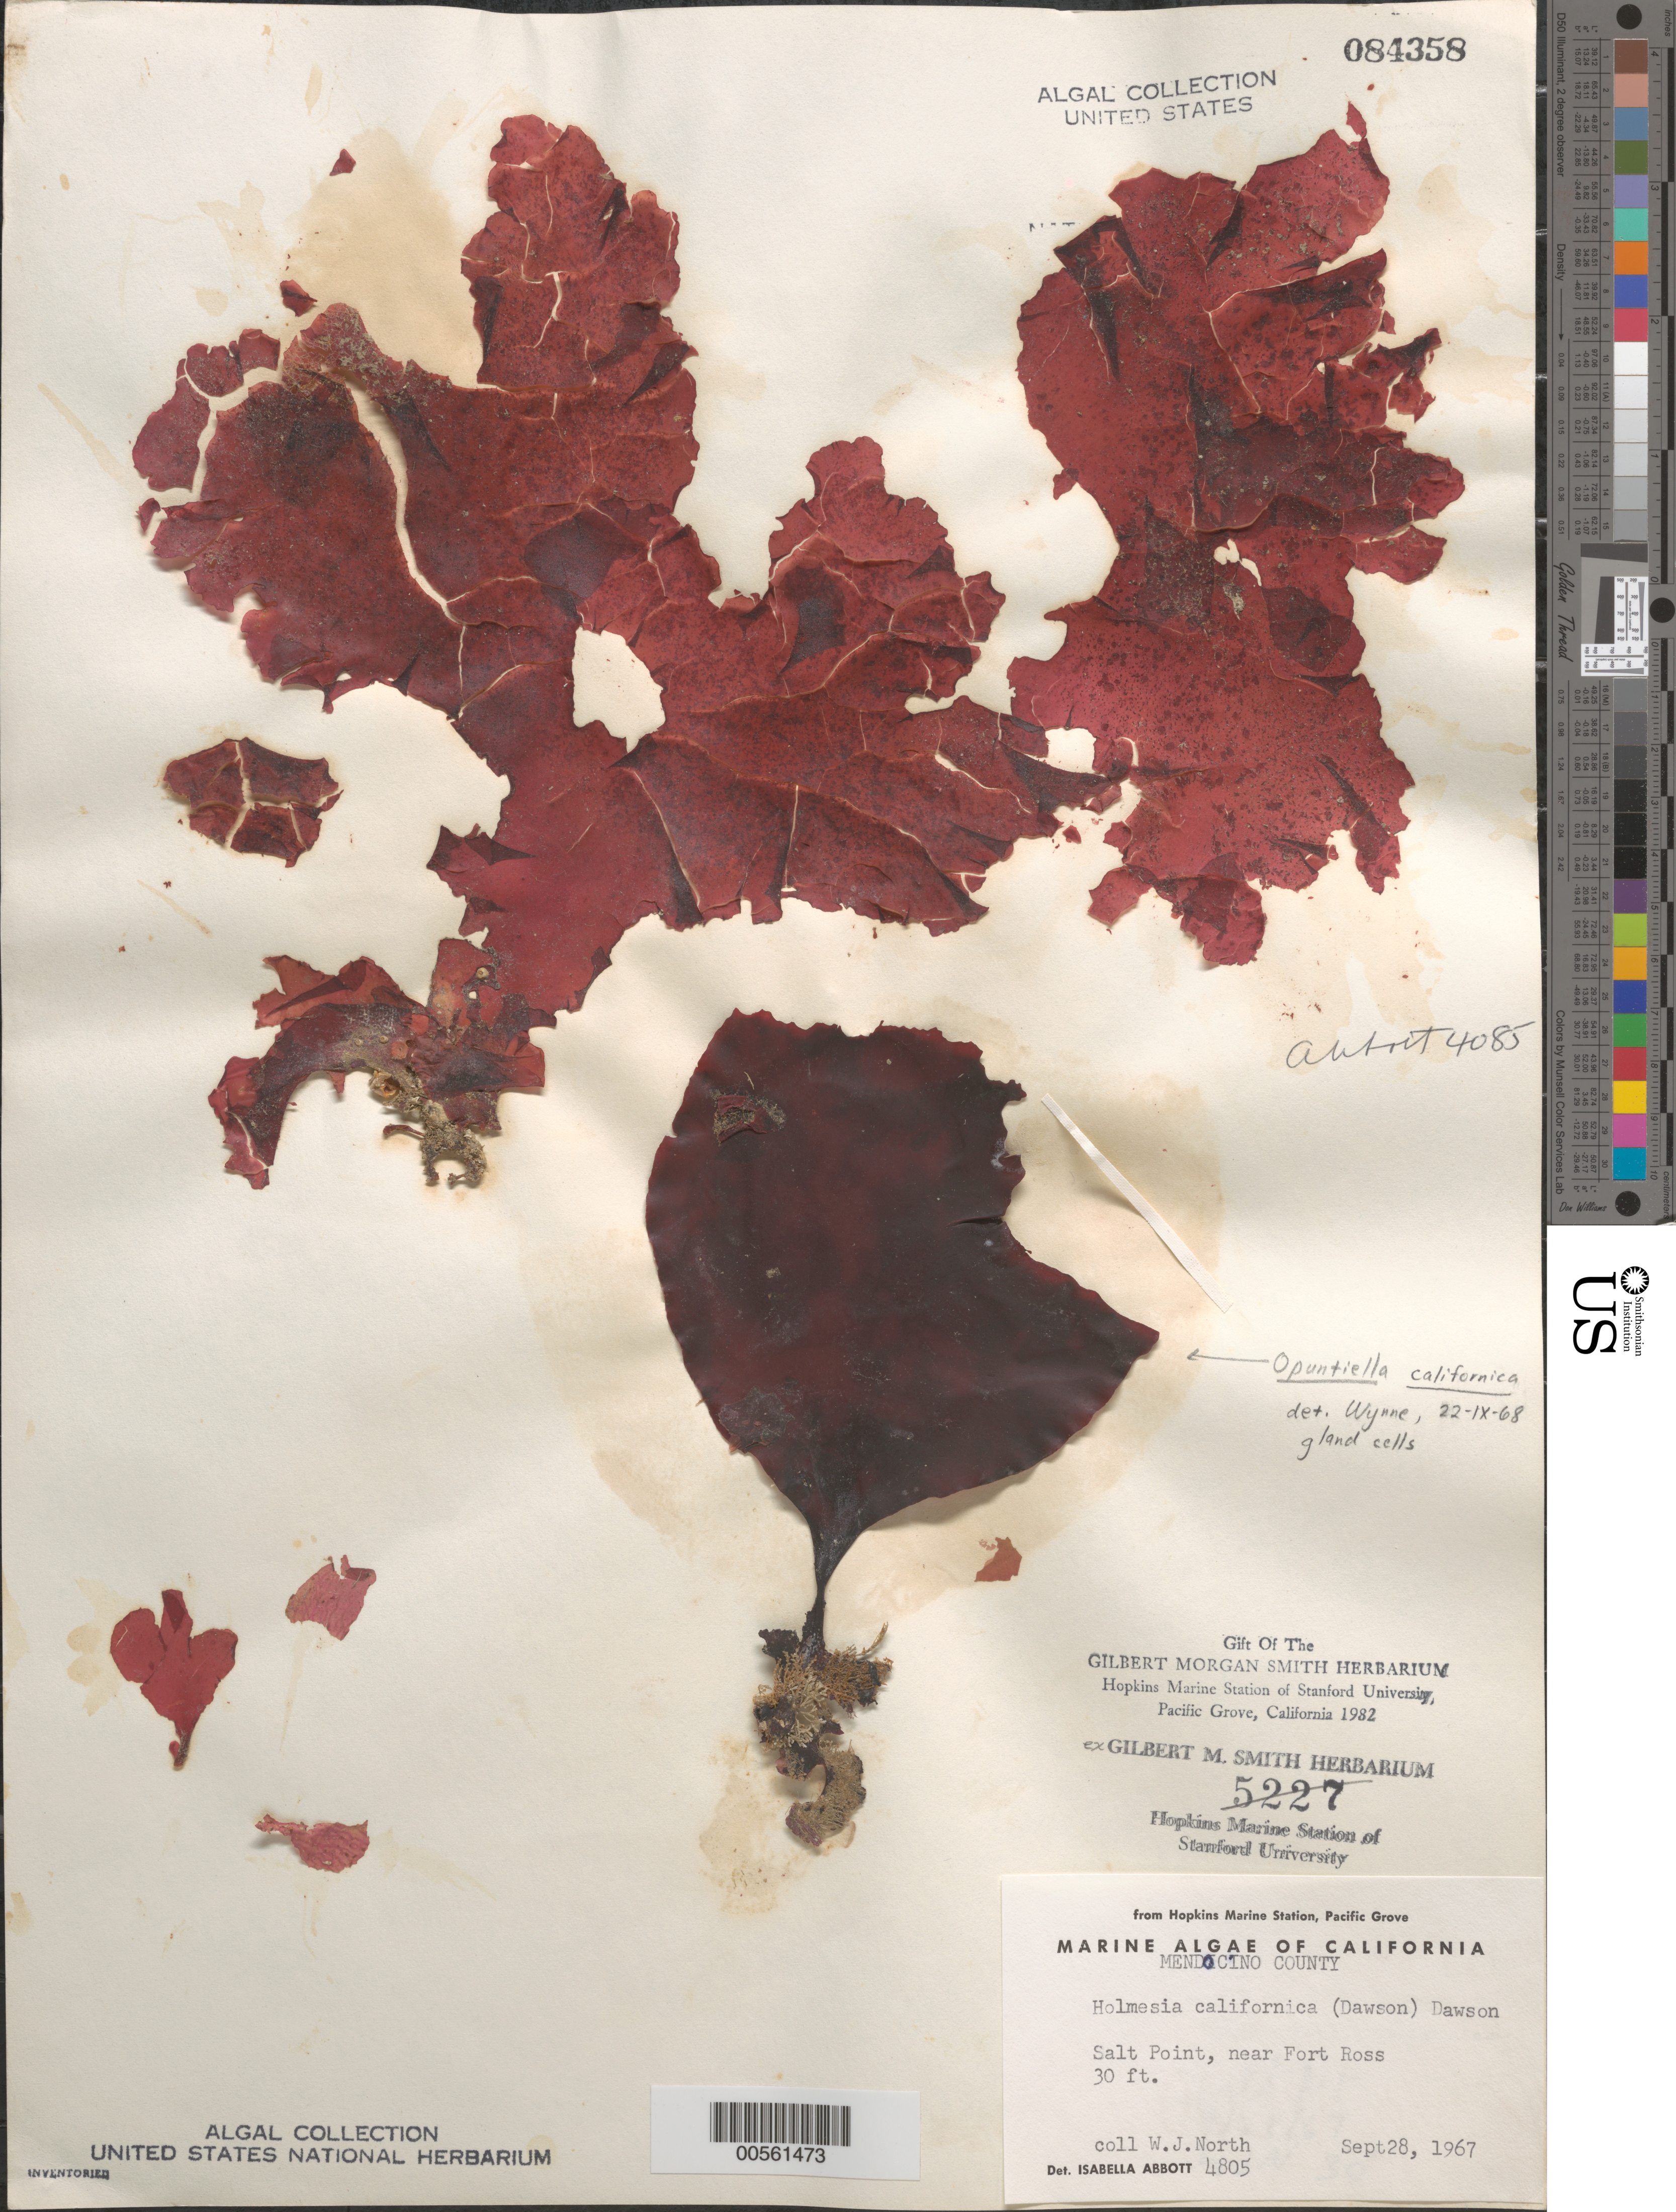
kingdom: Plantae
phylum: Rhodophyta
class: Florideophyceae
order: Ceramiales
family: Delesseriaceae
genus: Loranthophycus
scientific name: Loranthophycus californicus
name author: E.Y. Dawson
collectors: W. North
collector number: IAA 4805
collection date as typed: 28 Sep 1967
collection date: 1967-09-28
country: United States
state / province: California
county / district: Mendocino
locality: Salt Point, near Fort Ross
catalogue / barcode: US 84358